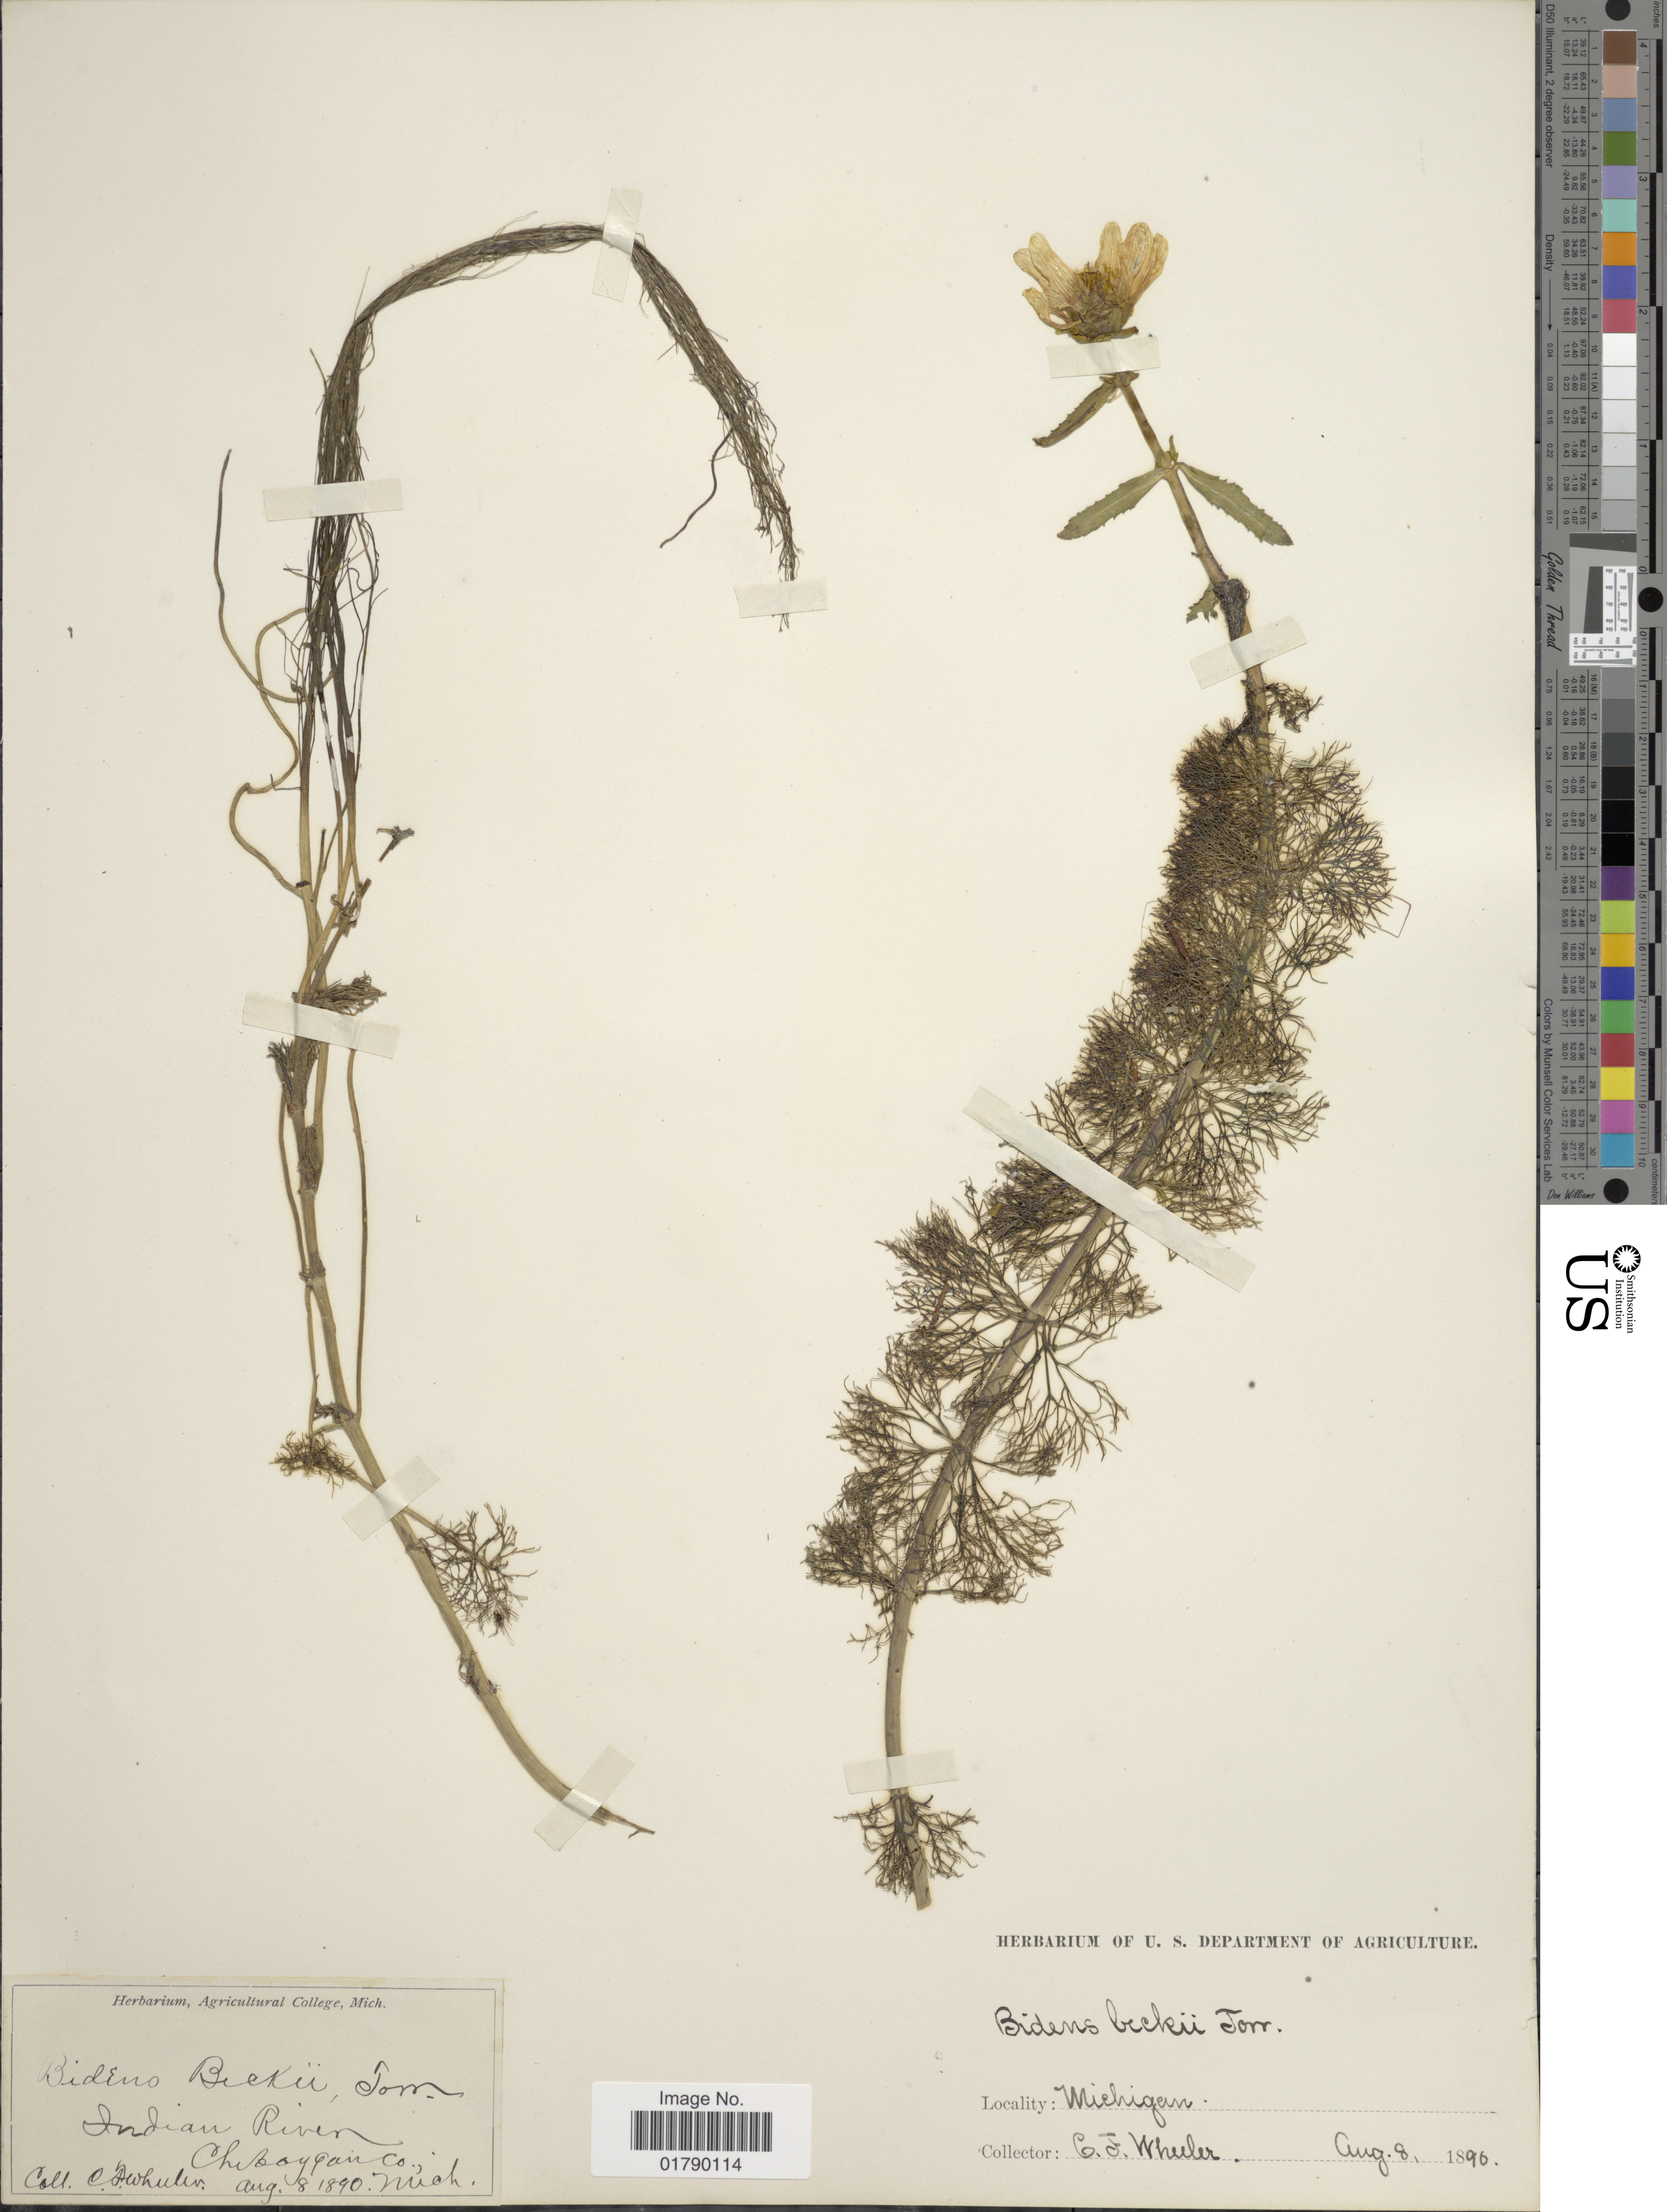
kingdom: Plantae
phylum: Tracheophyta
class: Magnoliopsida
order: Asterales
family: Asteraceae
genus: Megalodonta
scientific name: Megalodonta sp.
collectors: C. Wheeler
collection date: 1890-08-08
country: United States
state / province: Michigan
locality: Indian River, Cheboygan Co.